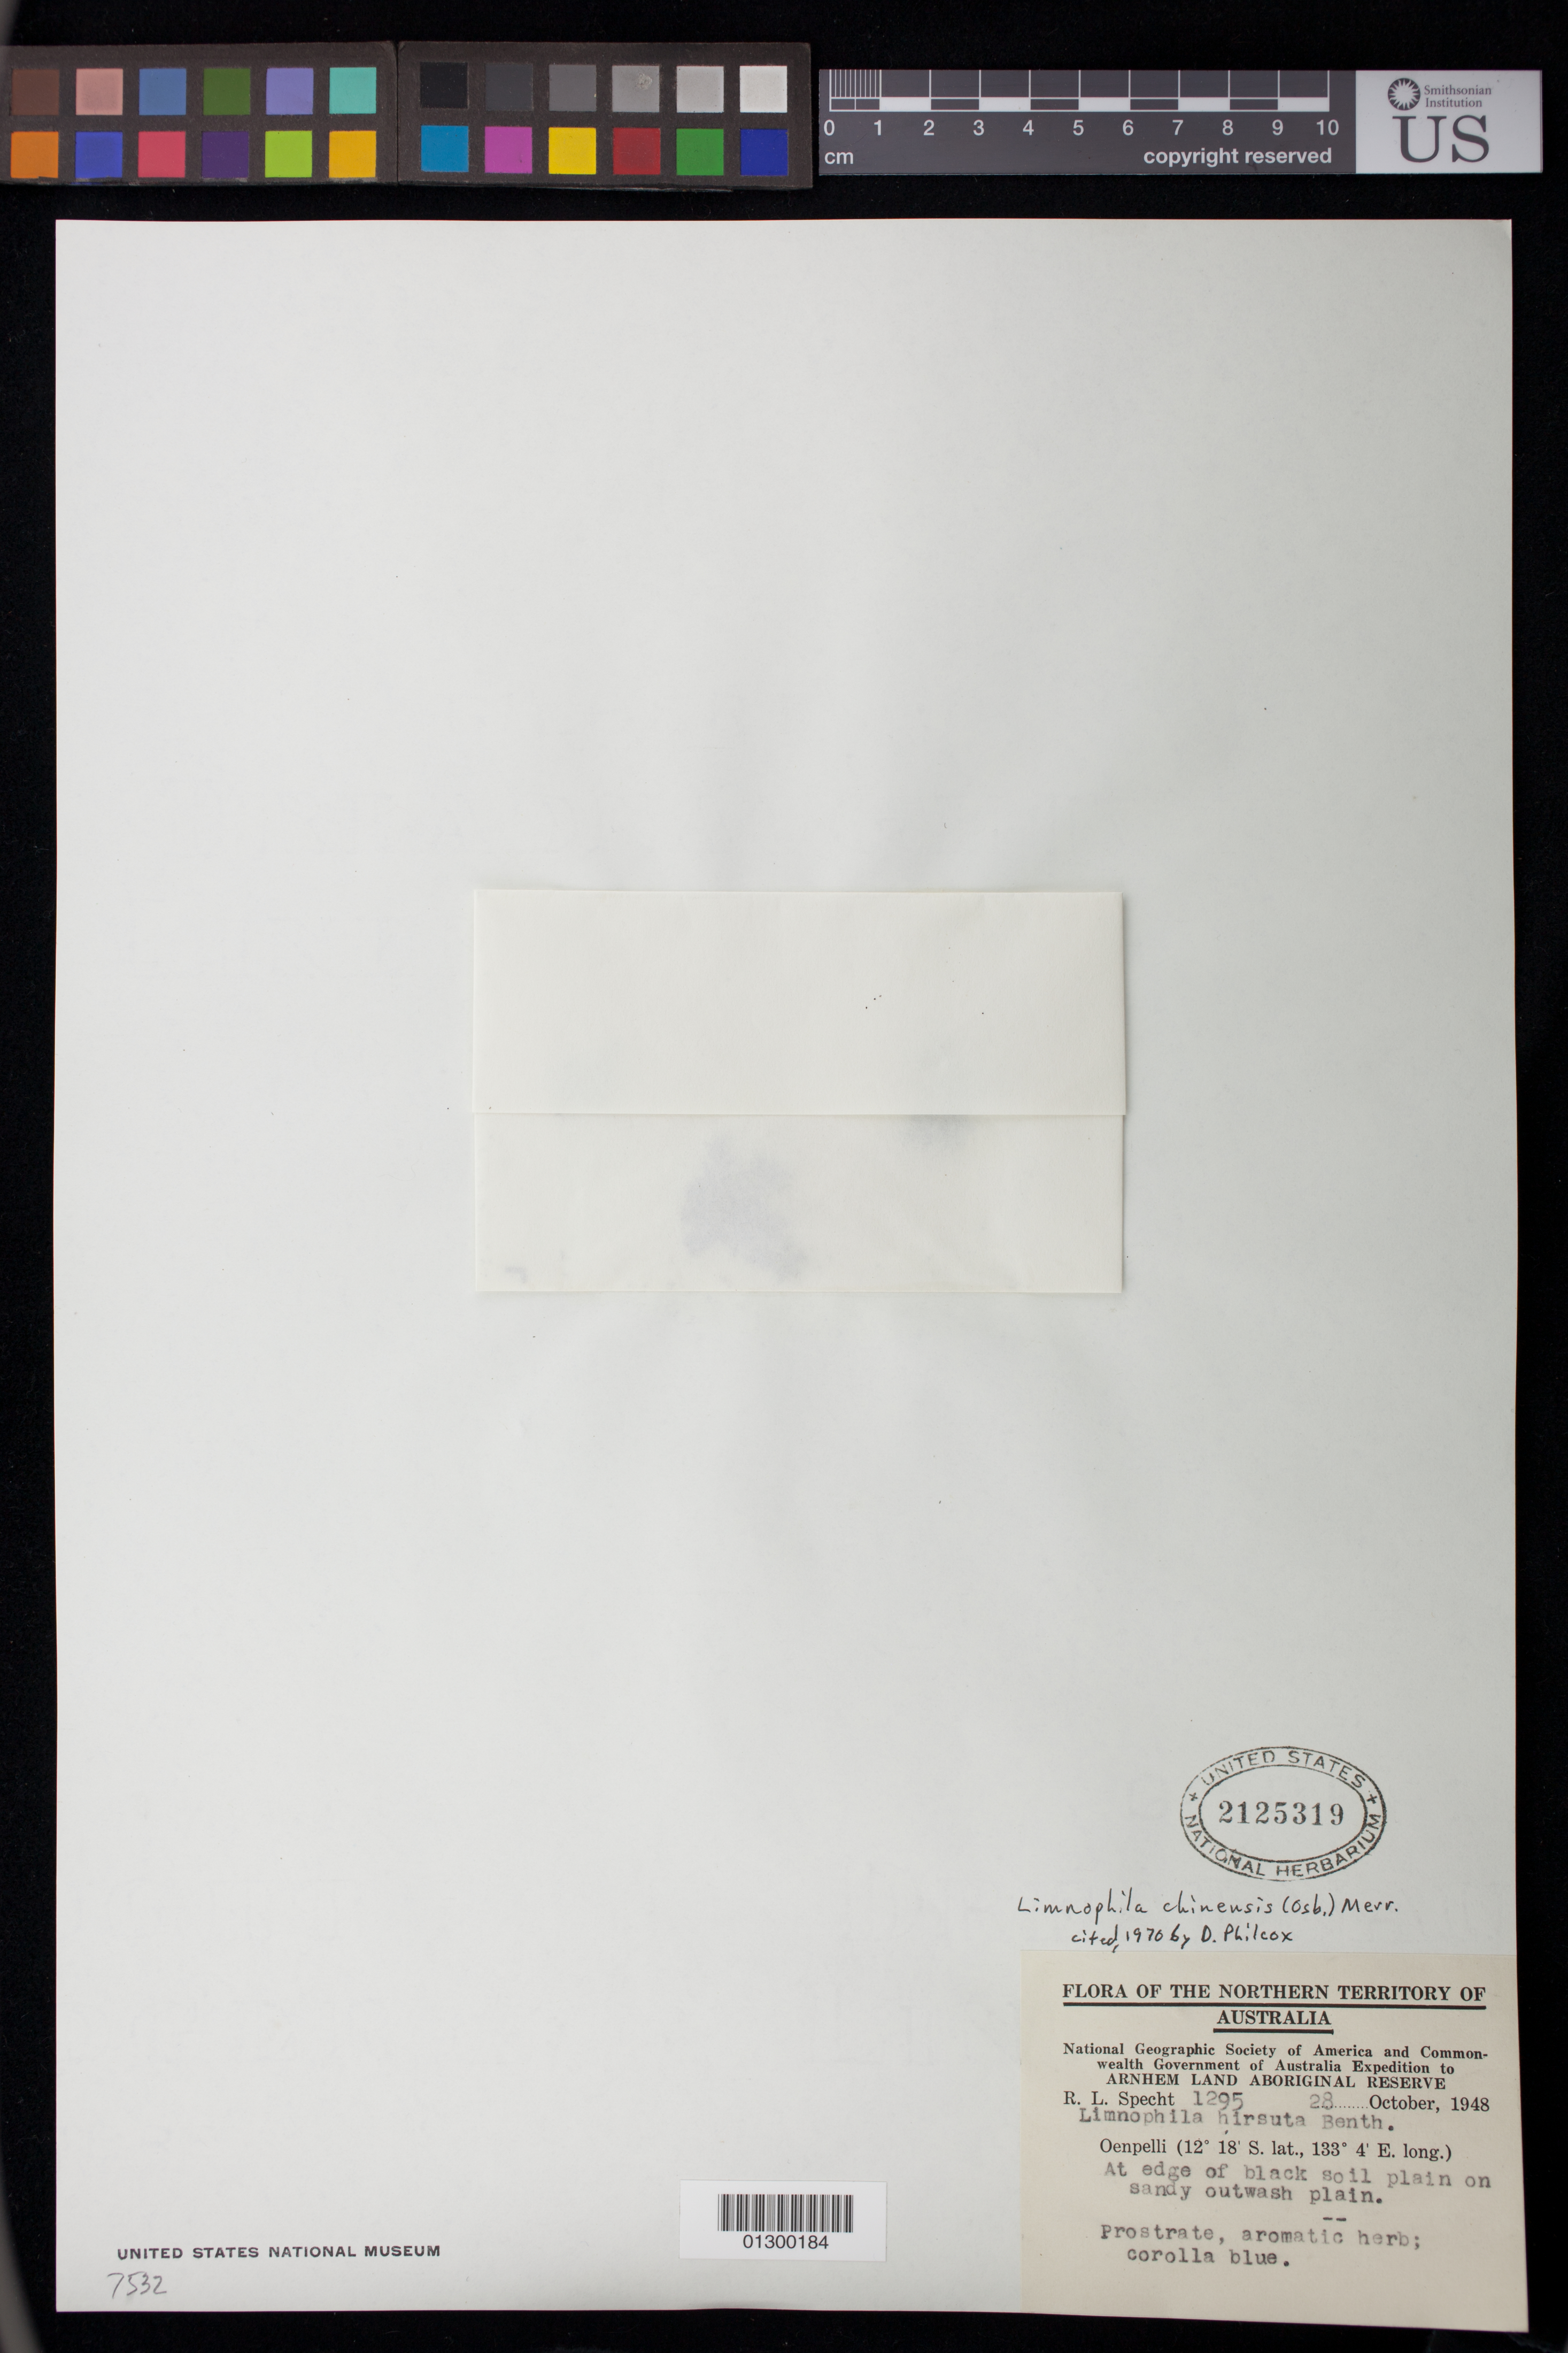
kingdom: Plantae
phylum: Tracheophyta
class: Magnoliopsida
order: Lamiales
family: Plantaginaceae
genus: Limnophila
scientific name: Limnophila chinensis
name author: (Osbeck) Merr.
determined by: Philcox, D.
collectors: R. L. Specht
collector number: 1295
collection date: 1948-10-28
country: Australia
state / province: Northern Territory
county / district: West Arnhem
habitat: At edge of black soil plain on sandy outwash plain.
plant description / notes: Prostrate, aromatic herb; corolla blue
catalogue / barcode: US 2125319